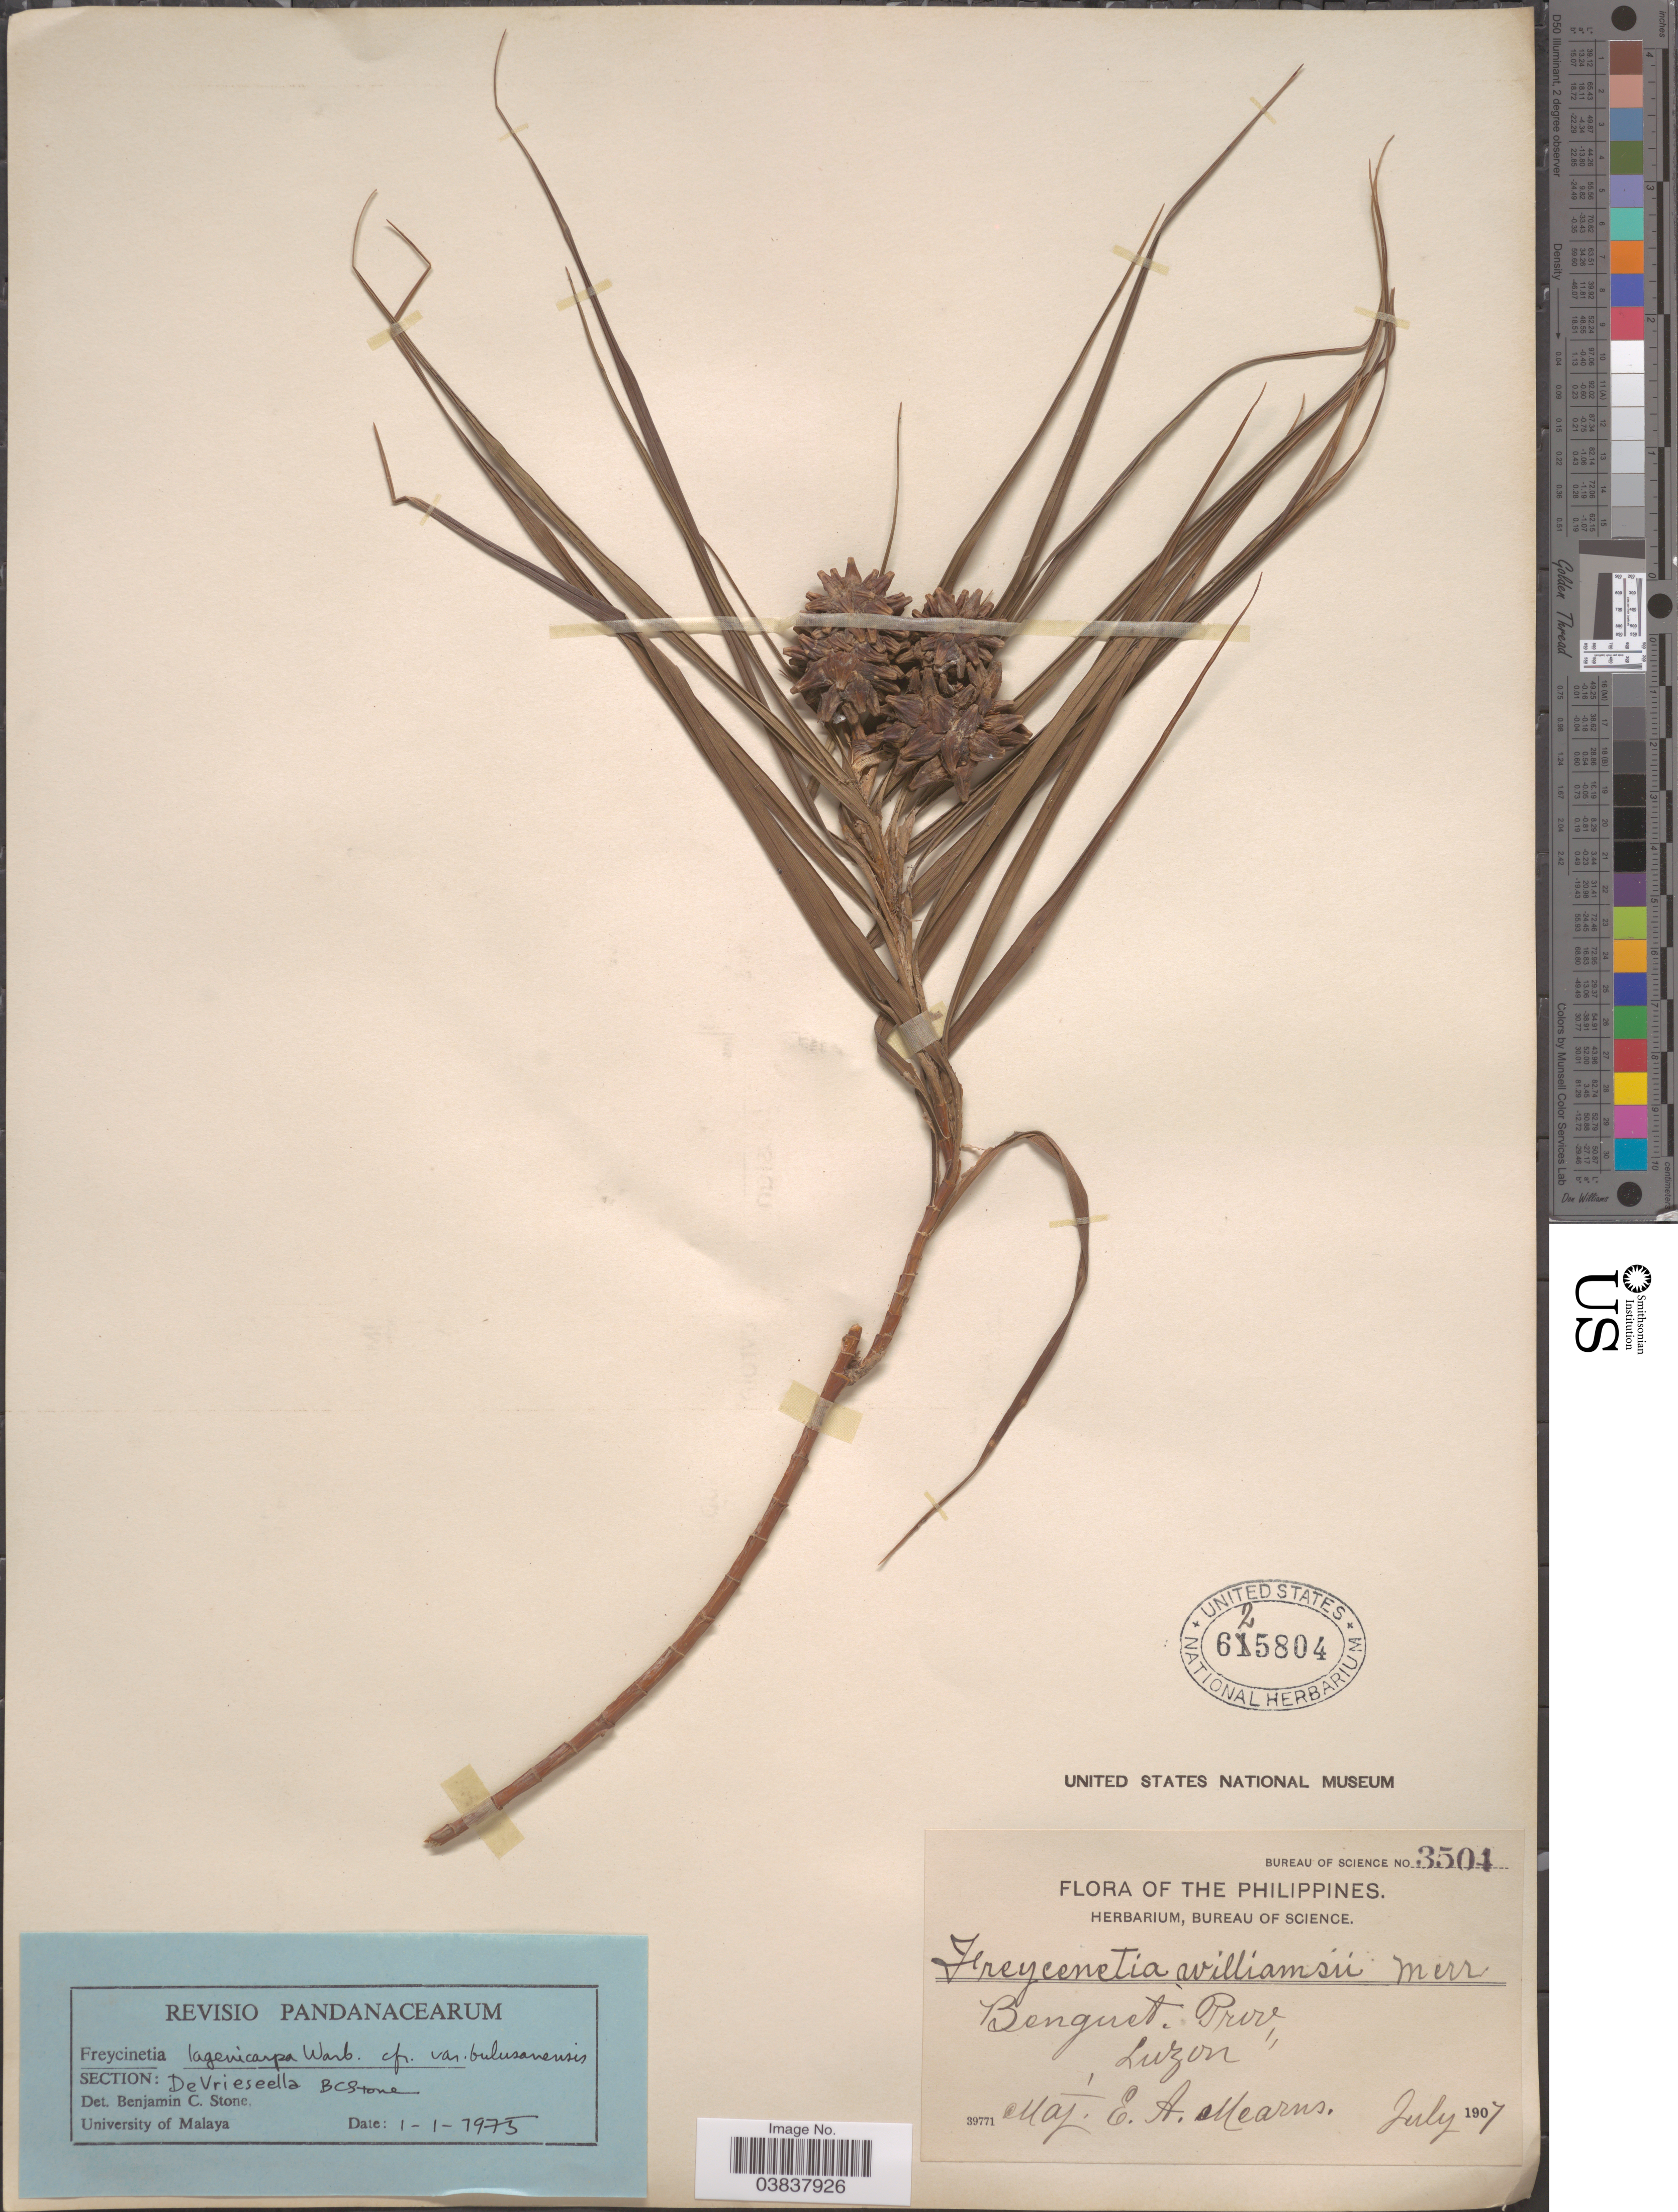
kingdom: Plantae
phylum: Tracheophyta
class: Liliopsida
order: Pandanales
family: Pandanaceae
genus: Freycinetia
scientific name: Freycinetia lagenicarpa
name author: Warb.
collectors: E. A. Mearns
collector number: Bureau of Science 3504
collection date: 1907-07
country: Philippines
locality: Benguet Prov., Luzon.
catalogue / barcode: US 625804